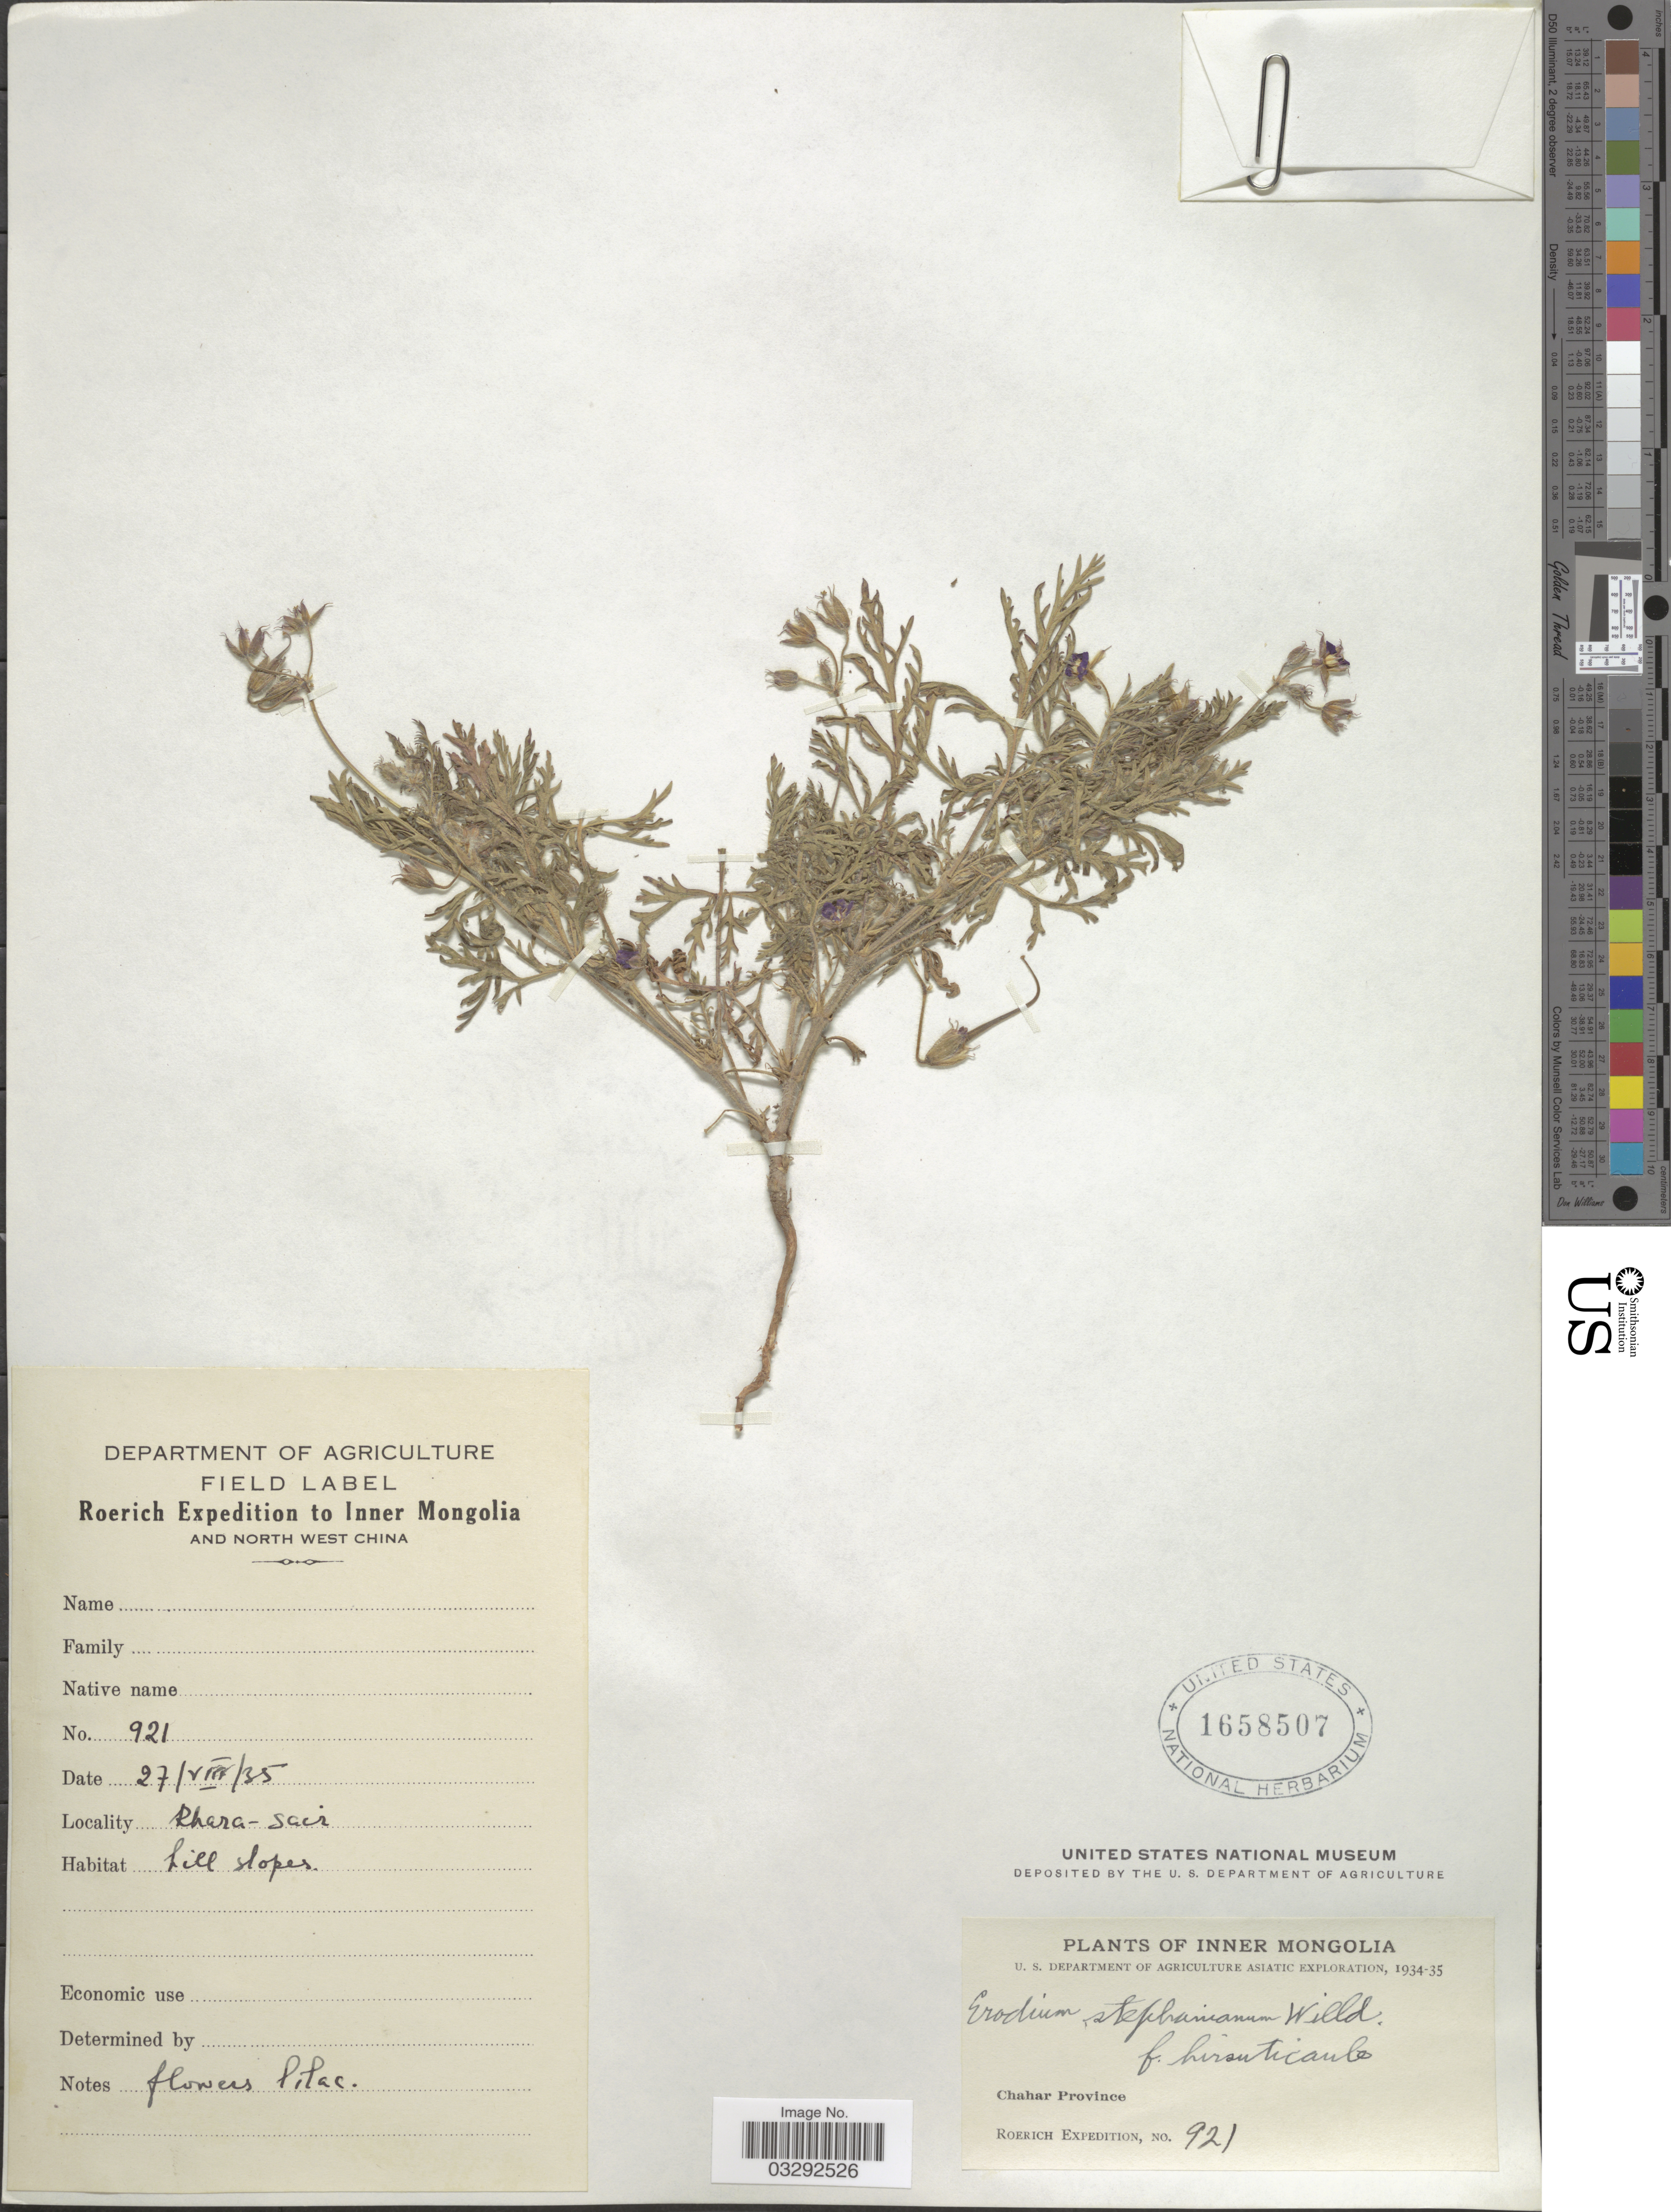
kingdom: Plantae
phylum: Tracheophyta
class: Magnoliopsida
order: Geraniales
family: Geraniaceae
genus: Erodium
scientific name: Erodium stephanianum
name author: Willd.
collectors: Roerich Expedition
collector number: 921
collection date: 1935-08-27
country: China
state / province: Nei Monggol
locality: Inner Mongolia and North West China. Rhara-sair. Chahar Province.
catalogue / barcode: US 1658507